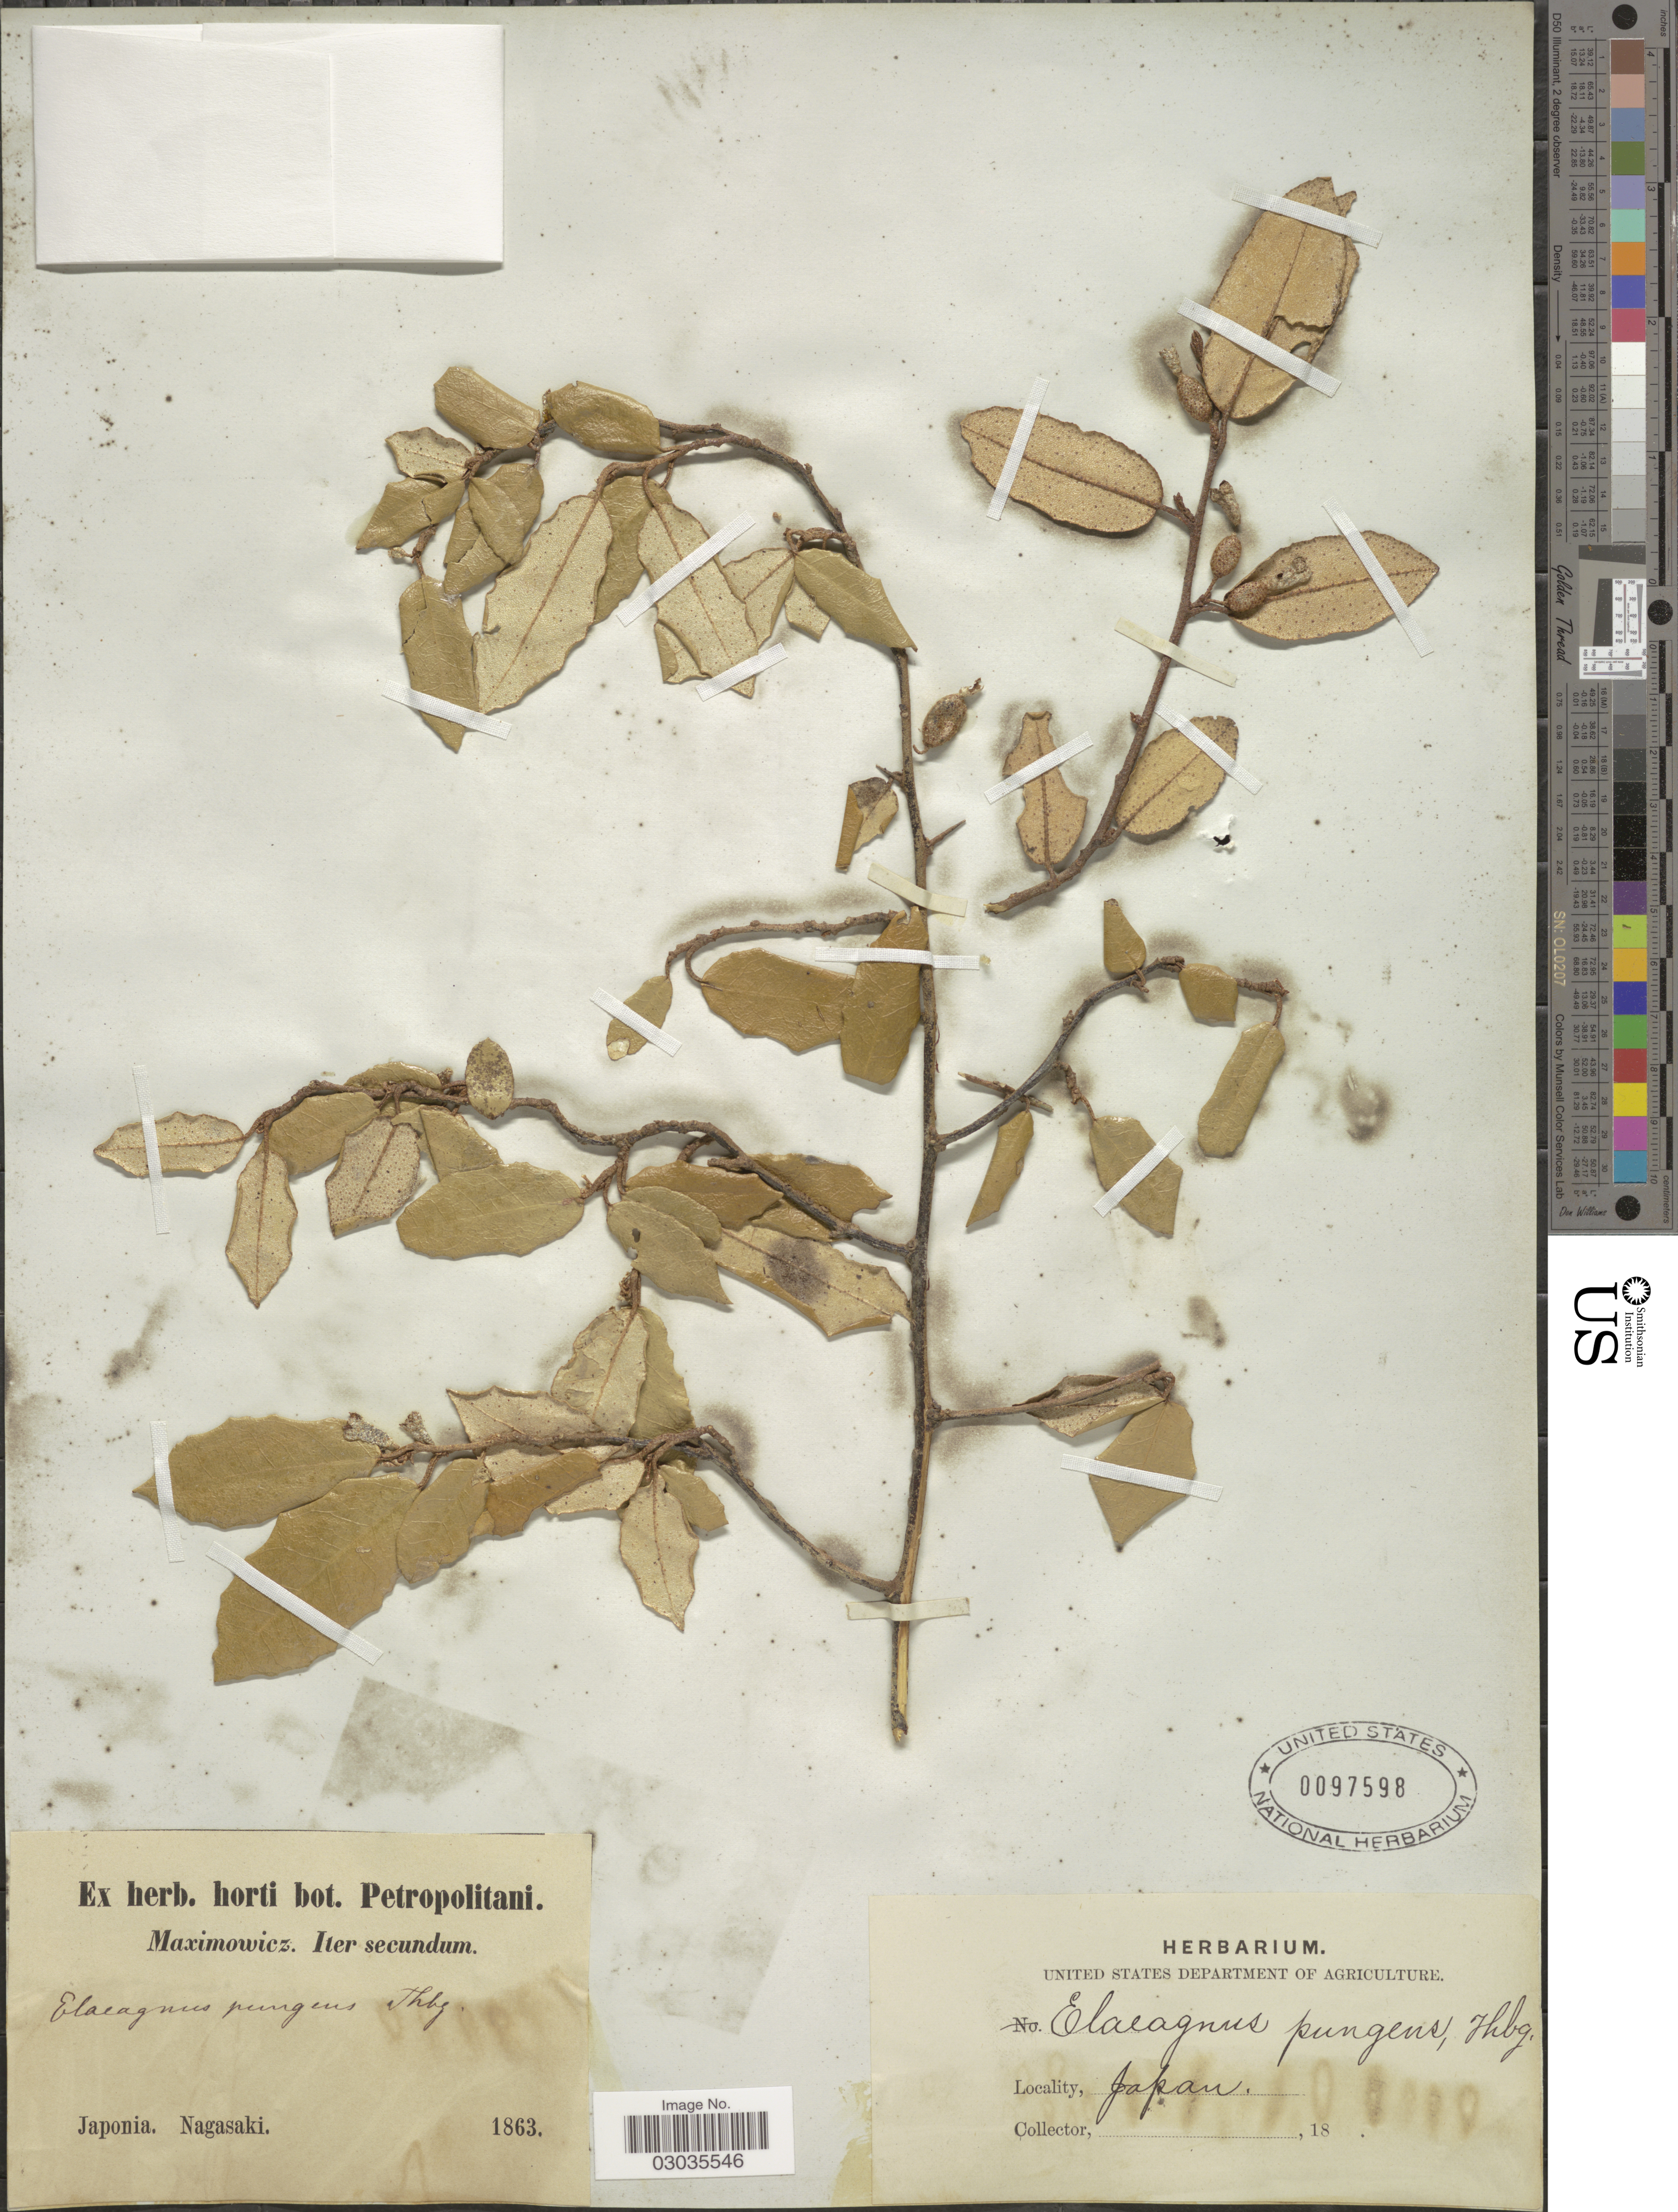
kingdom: Plantae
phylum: Tracheophyta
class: Magnoliopsida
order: Rosales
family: Elaeagnaceae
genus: Elaeagnus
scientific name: Elaeagnus pungens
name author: Thunb.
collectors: Maximowicz, --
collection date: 1863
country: Japan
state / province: Nagasaki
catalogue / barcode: US 97598